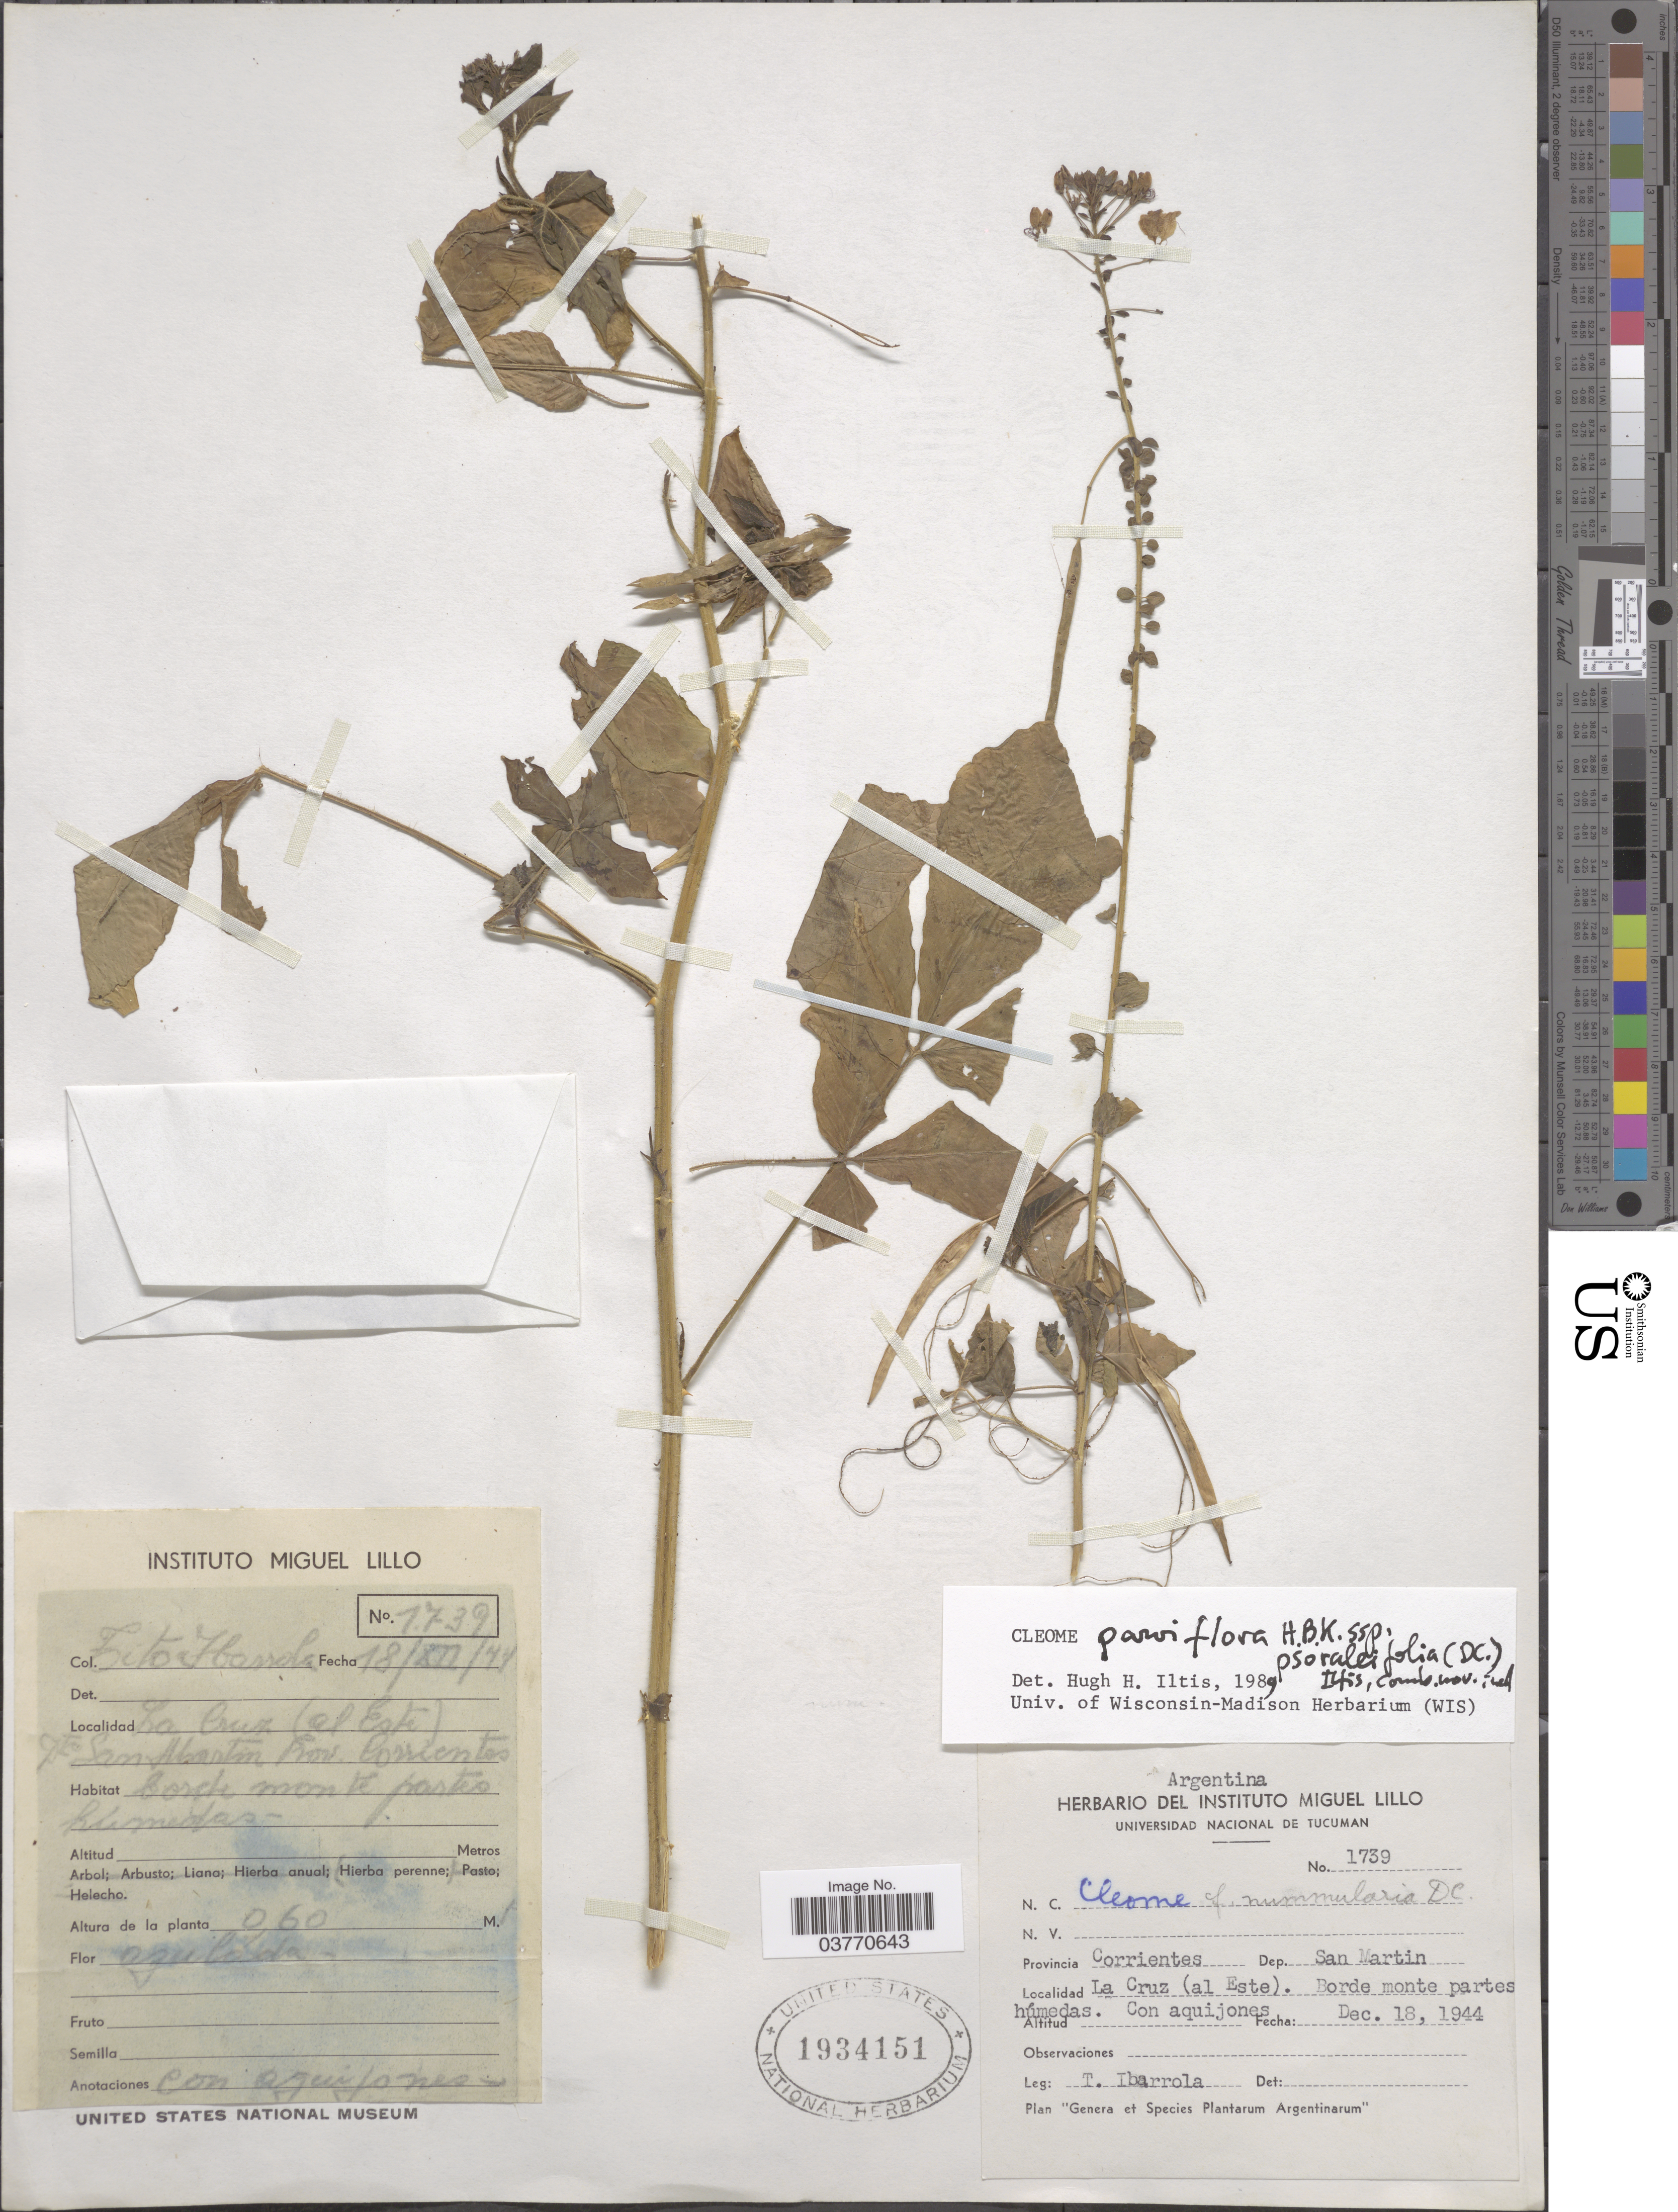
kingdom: Plantae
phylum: Tracheophyta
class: Magnoliopsida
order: Brassicales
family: Cleomaceae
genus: Tarenaya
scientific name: Tarenaya psoraleifolia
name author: (DC.) Soares Neto & Roalson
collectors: T. Ibarrola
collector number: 1739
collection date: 1944-12-18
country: Argentina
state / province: Corrientes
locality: Dep. San Martin. La Cruz (al Este). Borde monte partes húmedas. Con aquijones.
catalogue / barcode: US 1934151